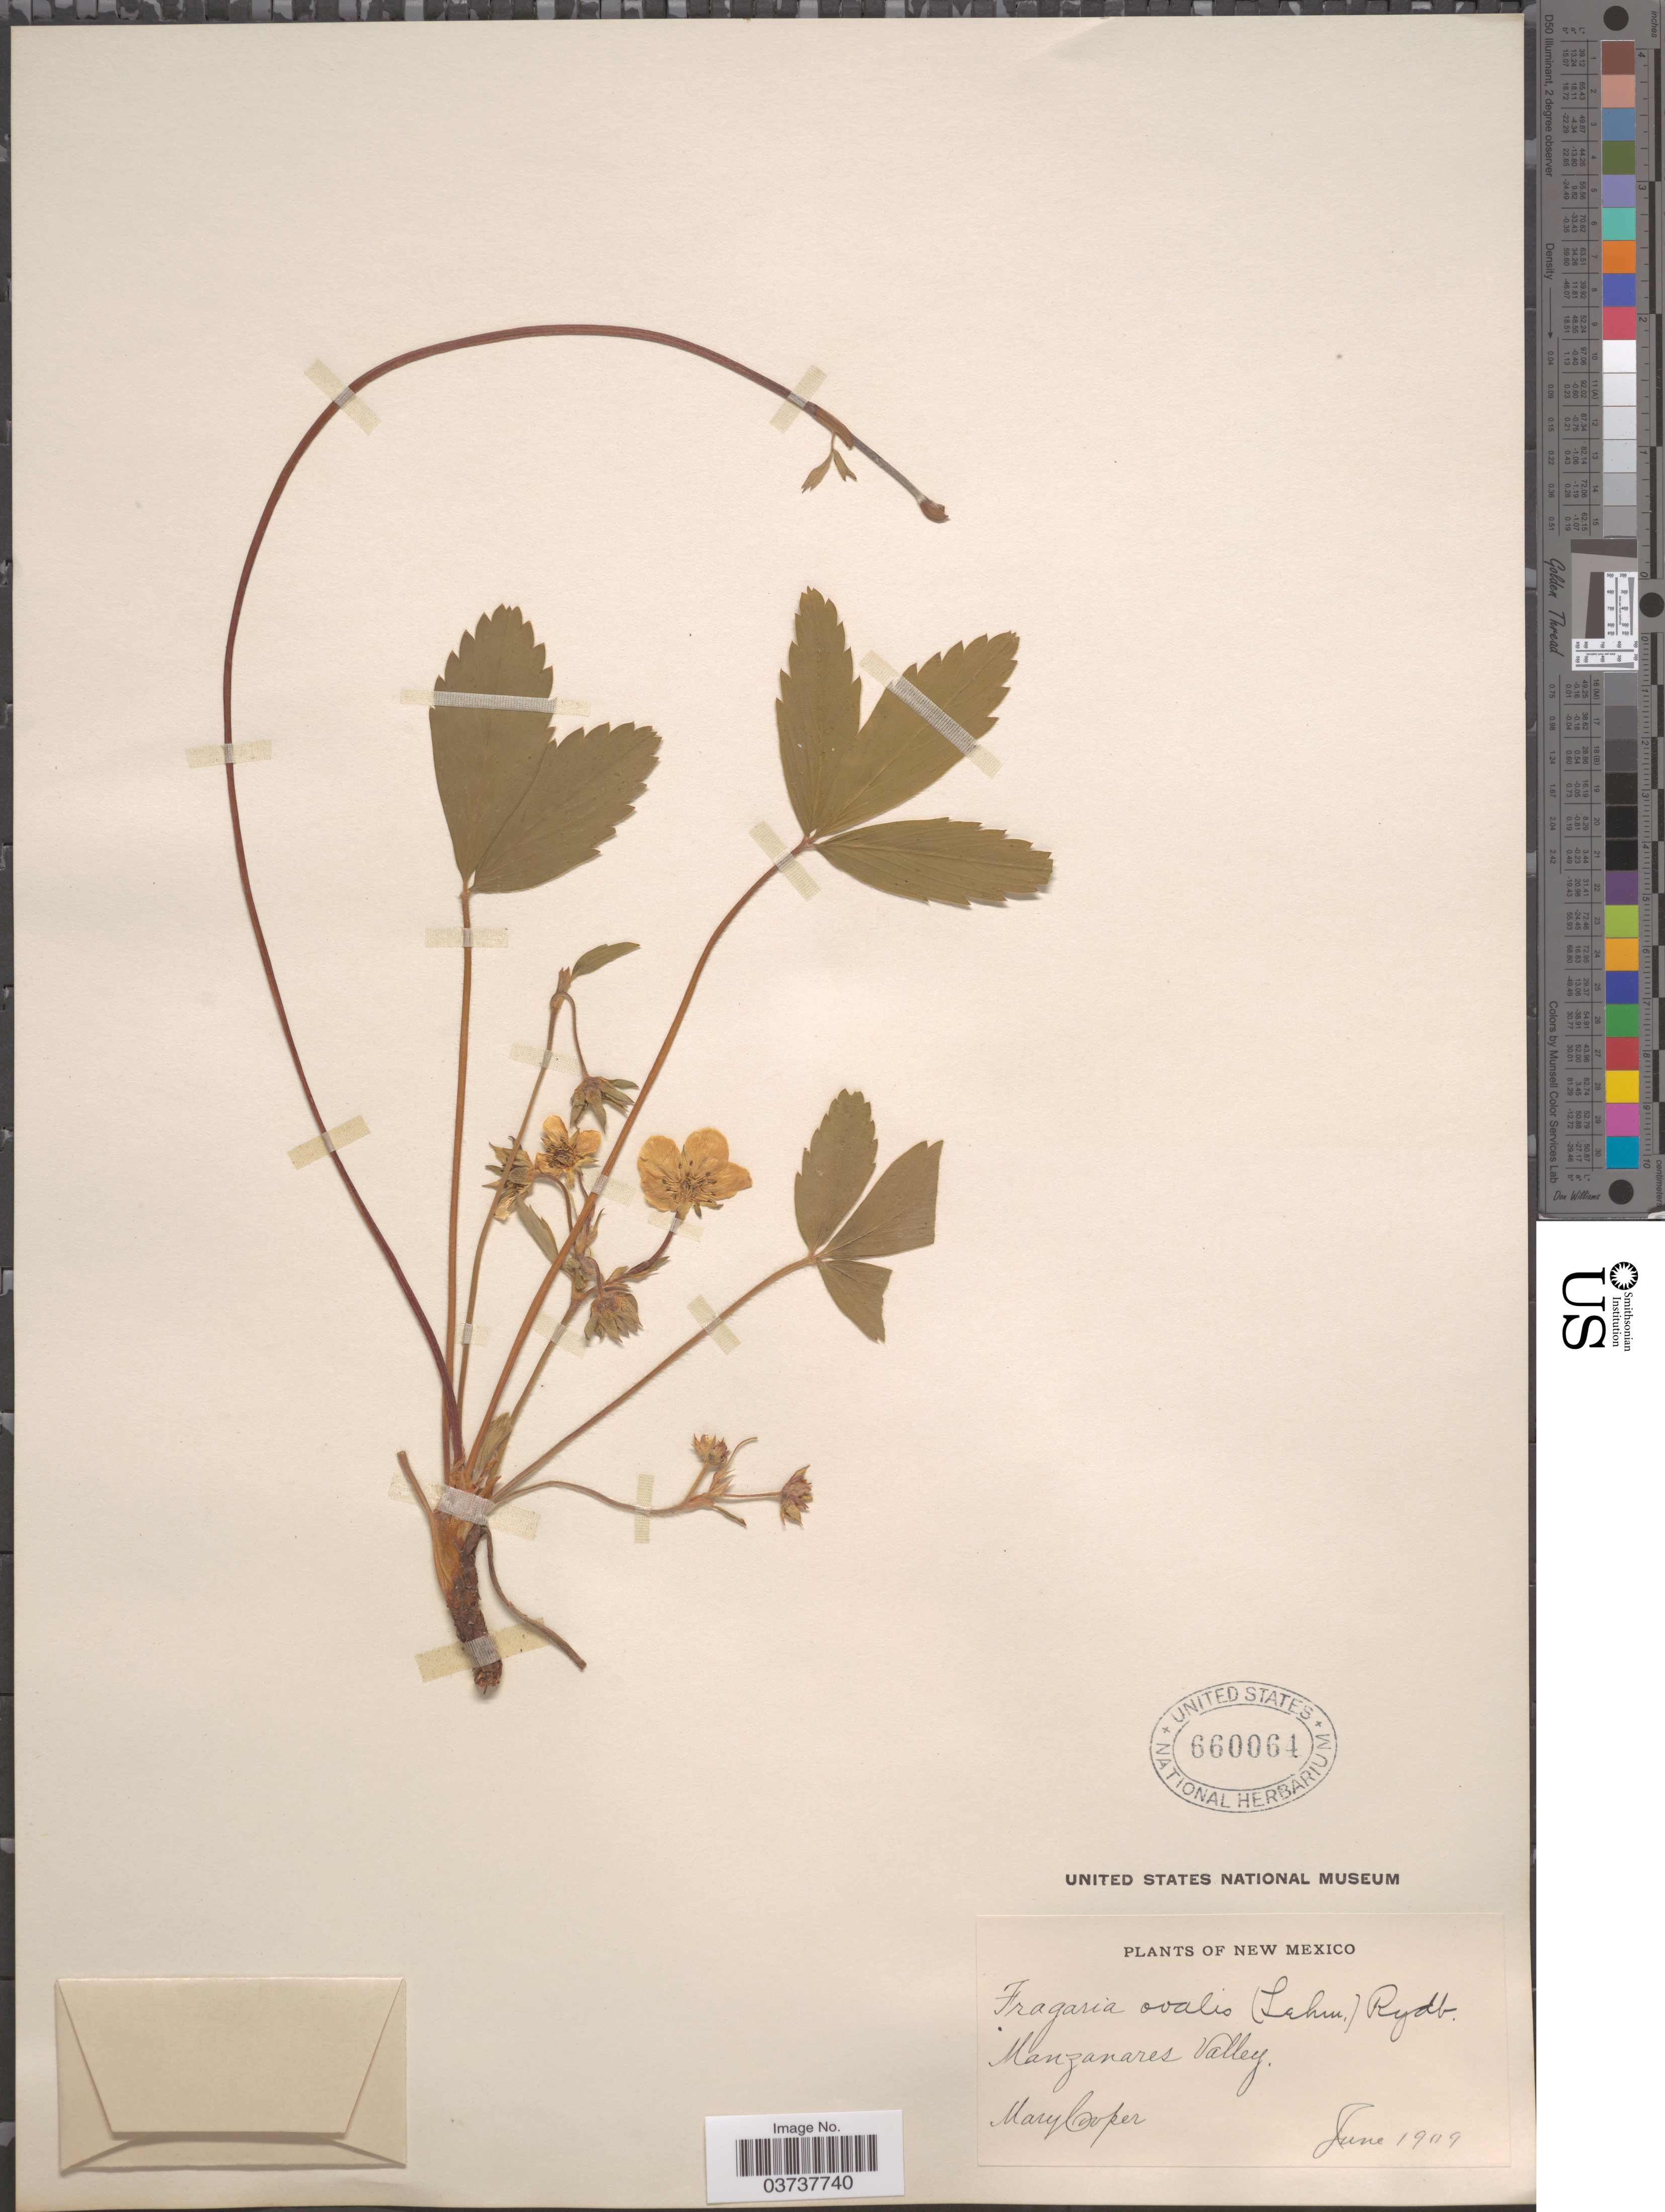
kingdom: Plantae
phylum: Tracheophyta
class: Magnoliopsida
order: Rosales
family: Rosaceae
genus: Fragaria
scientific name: Fragaria virginiana subsp. glauca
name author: (S. Watson) Staudt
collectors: M. Cooper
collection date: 1909-06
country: United States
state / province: New Mexico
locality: Manzanares Valley.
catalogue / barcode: US 660064